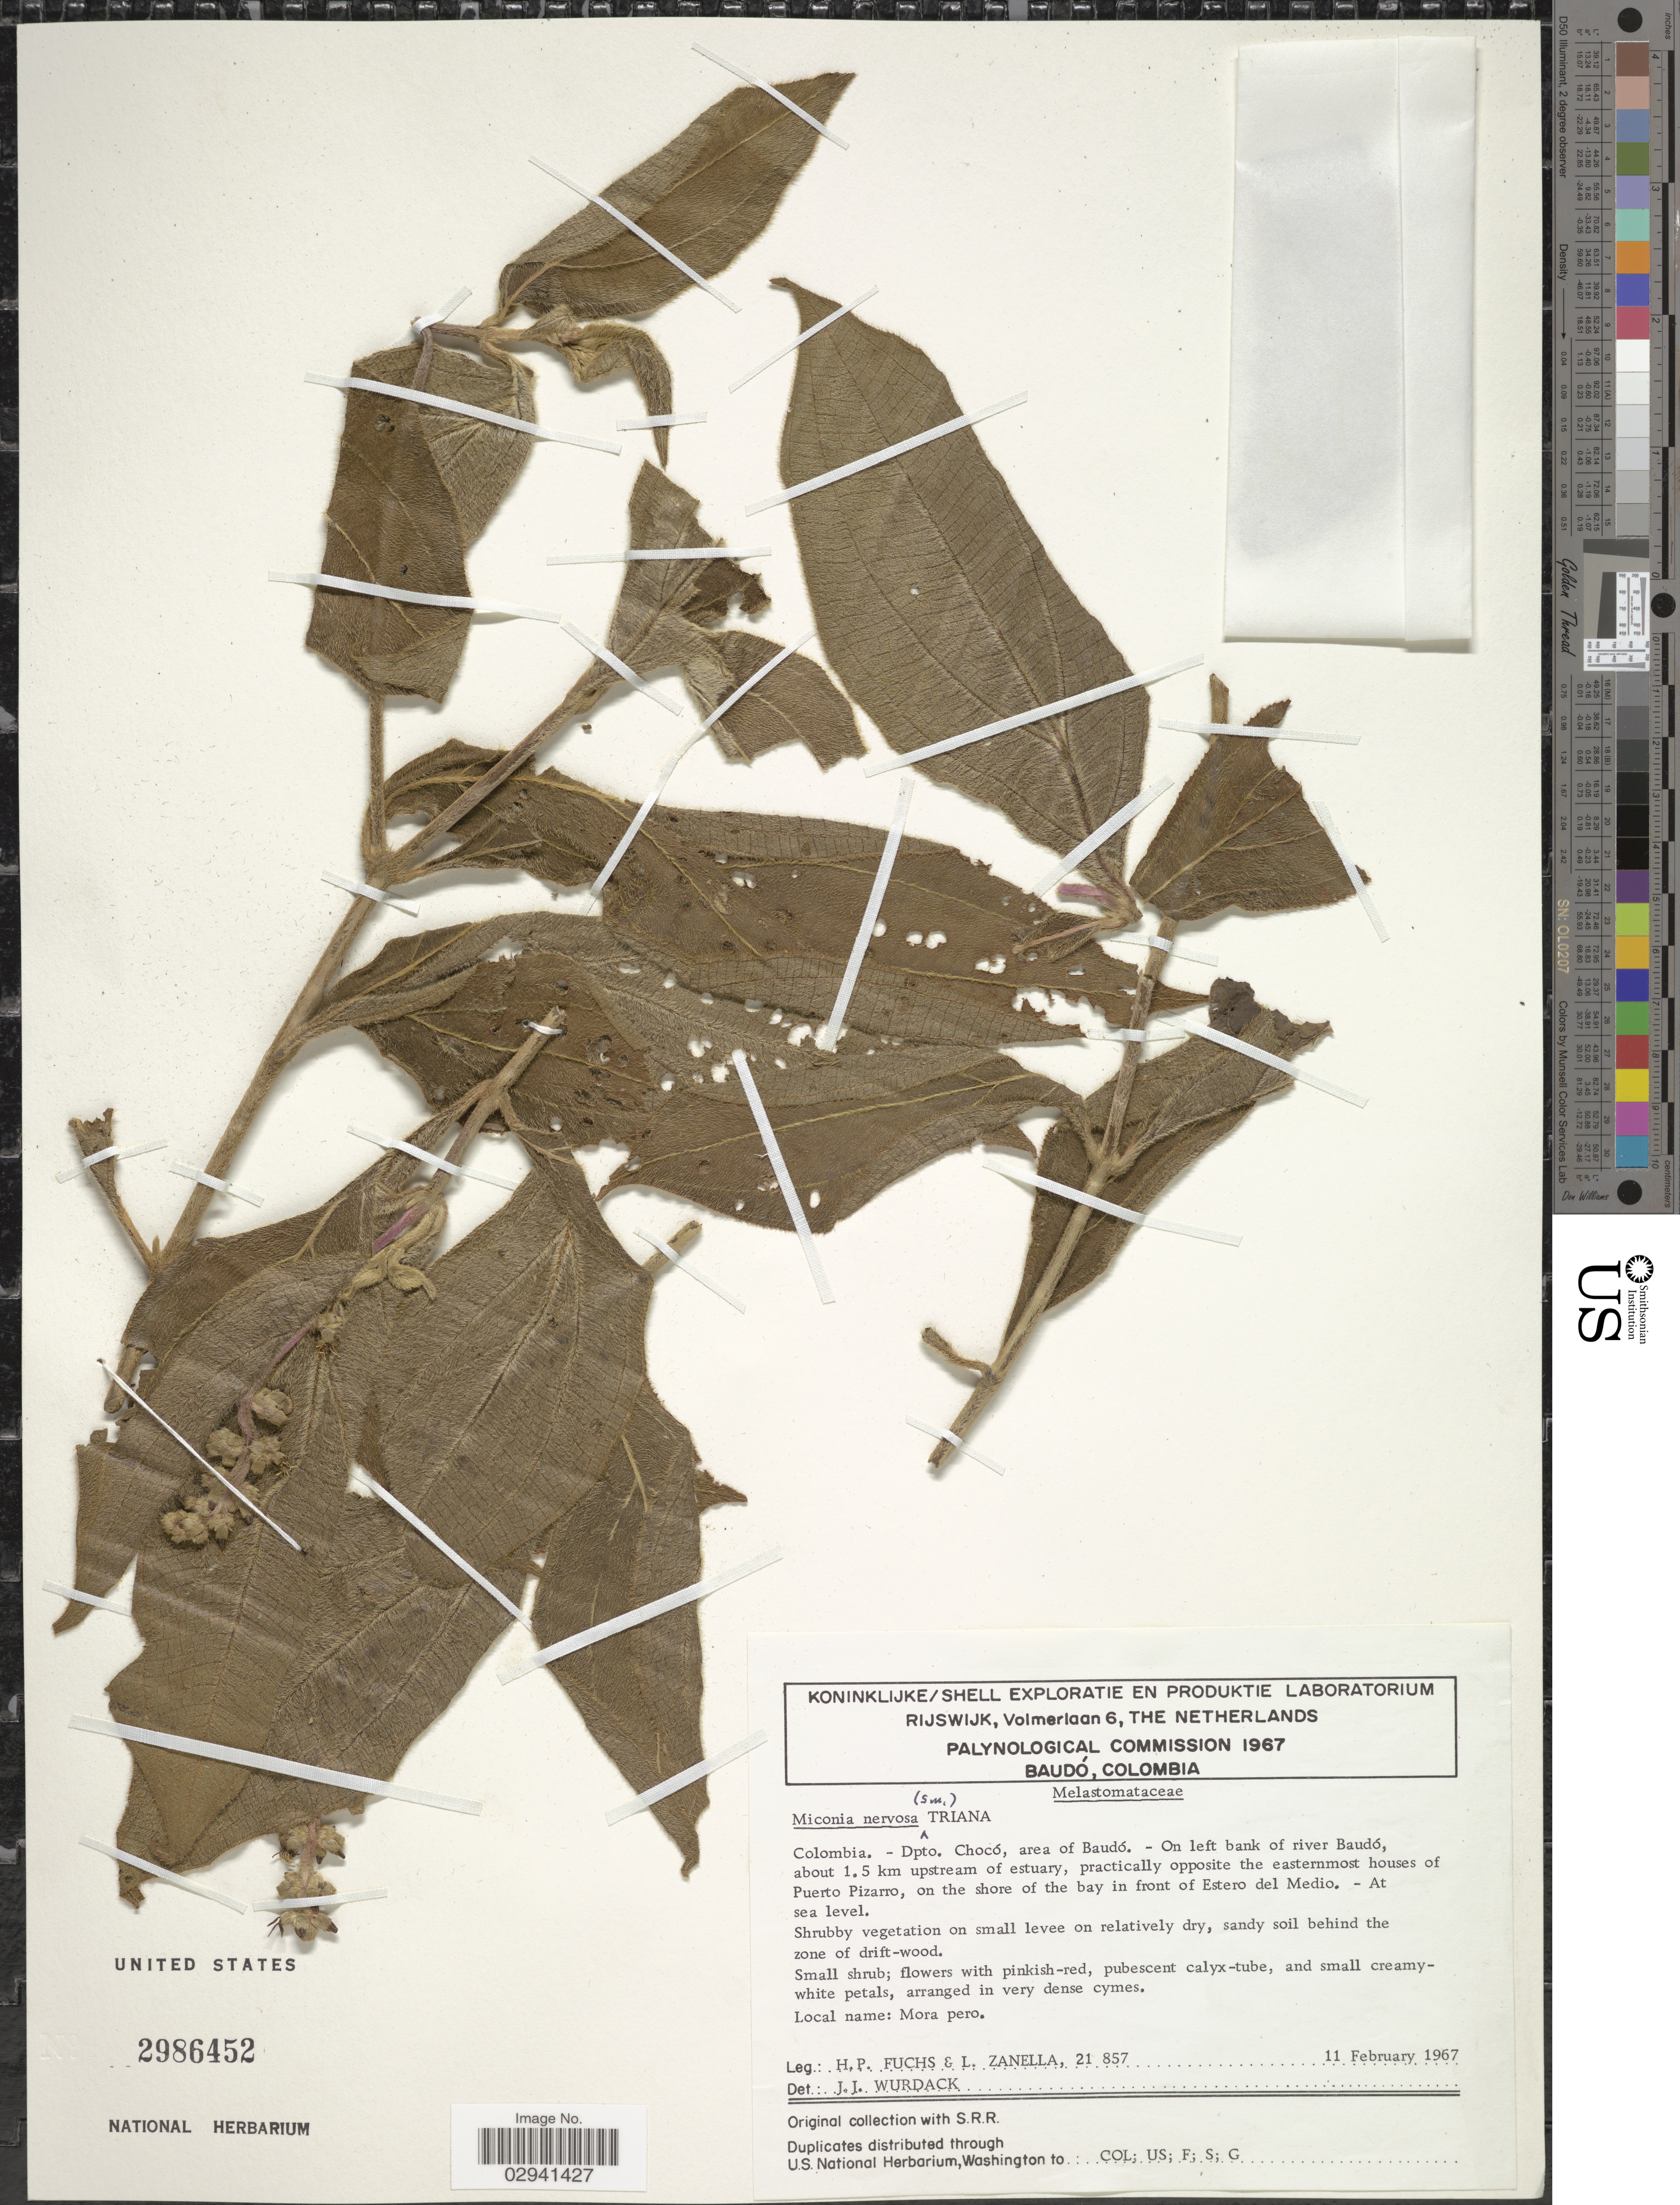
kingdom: Plantae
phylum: Tracheophyta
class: Magnoliopsida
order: Myrtales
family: Melastomataceae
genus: Miconia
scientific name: Miconia nervosa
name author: (Sm.) Triana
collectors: H. P. Fuchs & L. Zanella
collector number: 21857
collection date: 1967-02-11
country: Colombia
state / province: Chocó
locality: Dpto. Chocó, area of Baudó, On left bank of river Baudó, about 1.5 km upstream of estuary, practically opposite the easternmost houses of Puerto Pizarro, on the shore of the bay in front of Estero del Medio.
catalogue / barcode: US 2986452